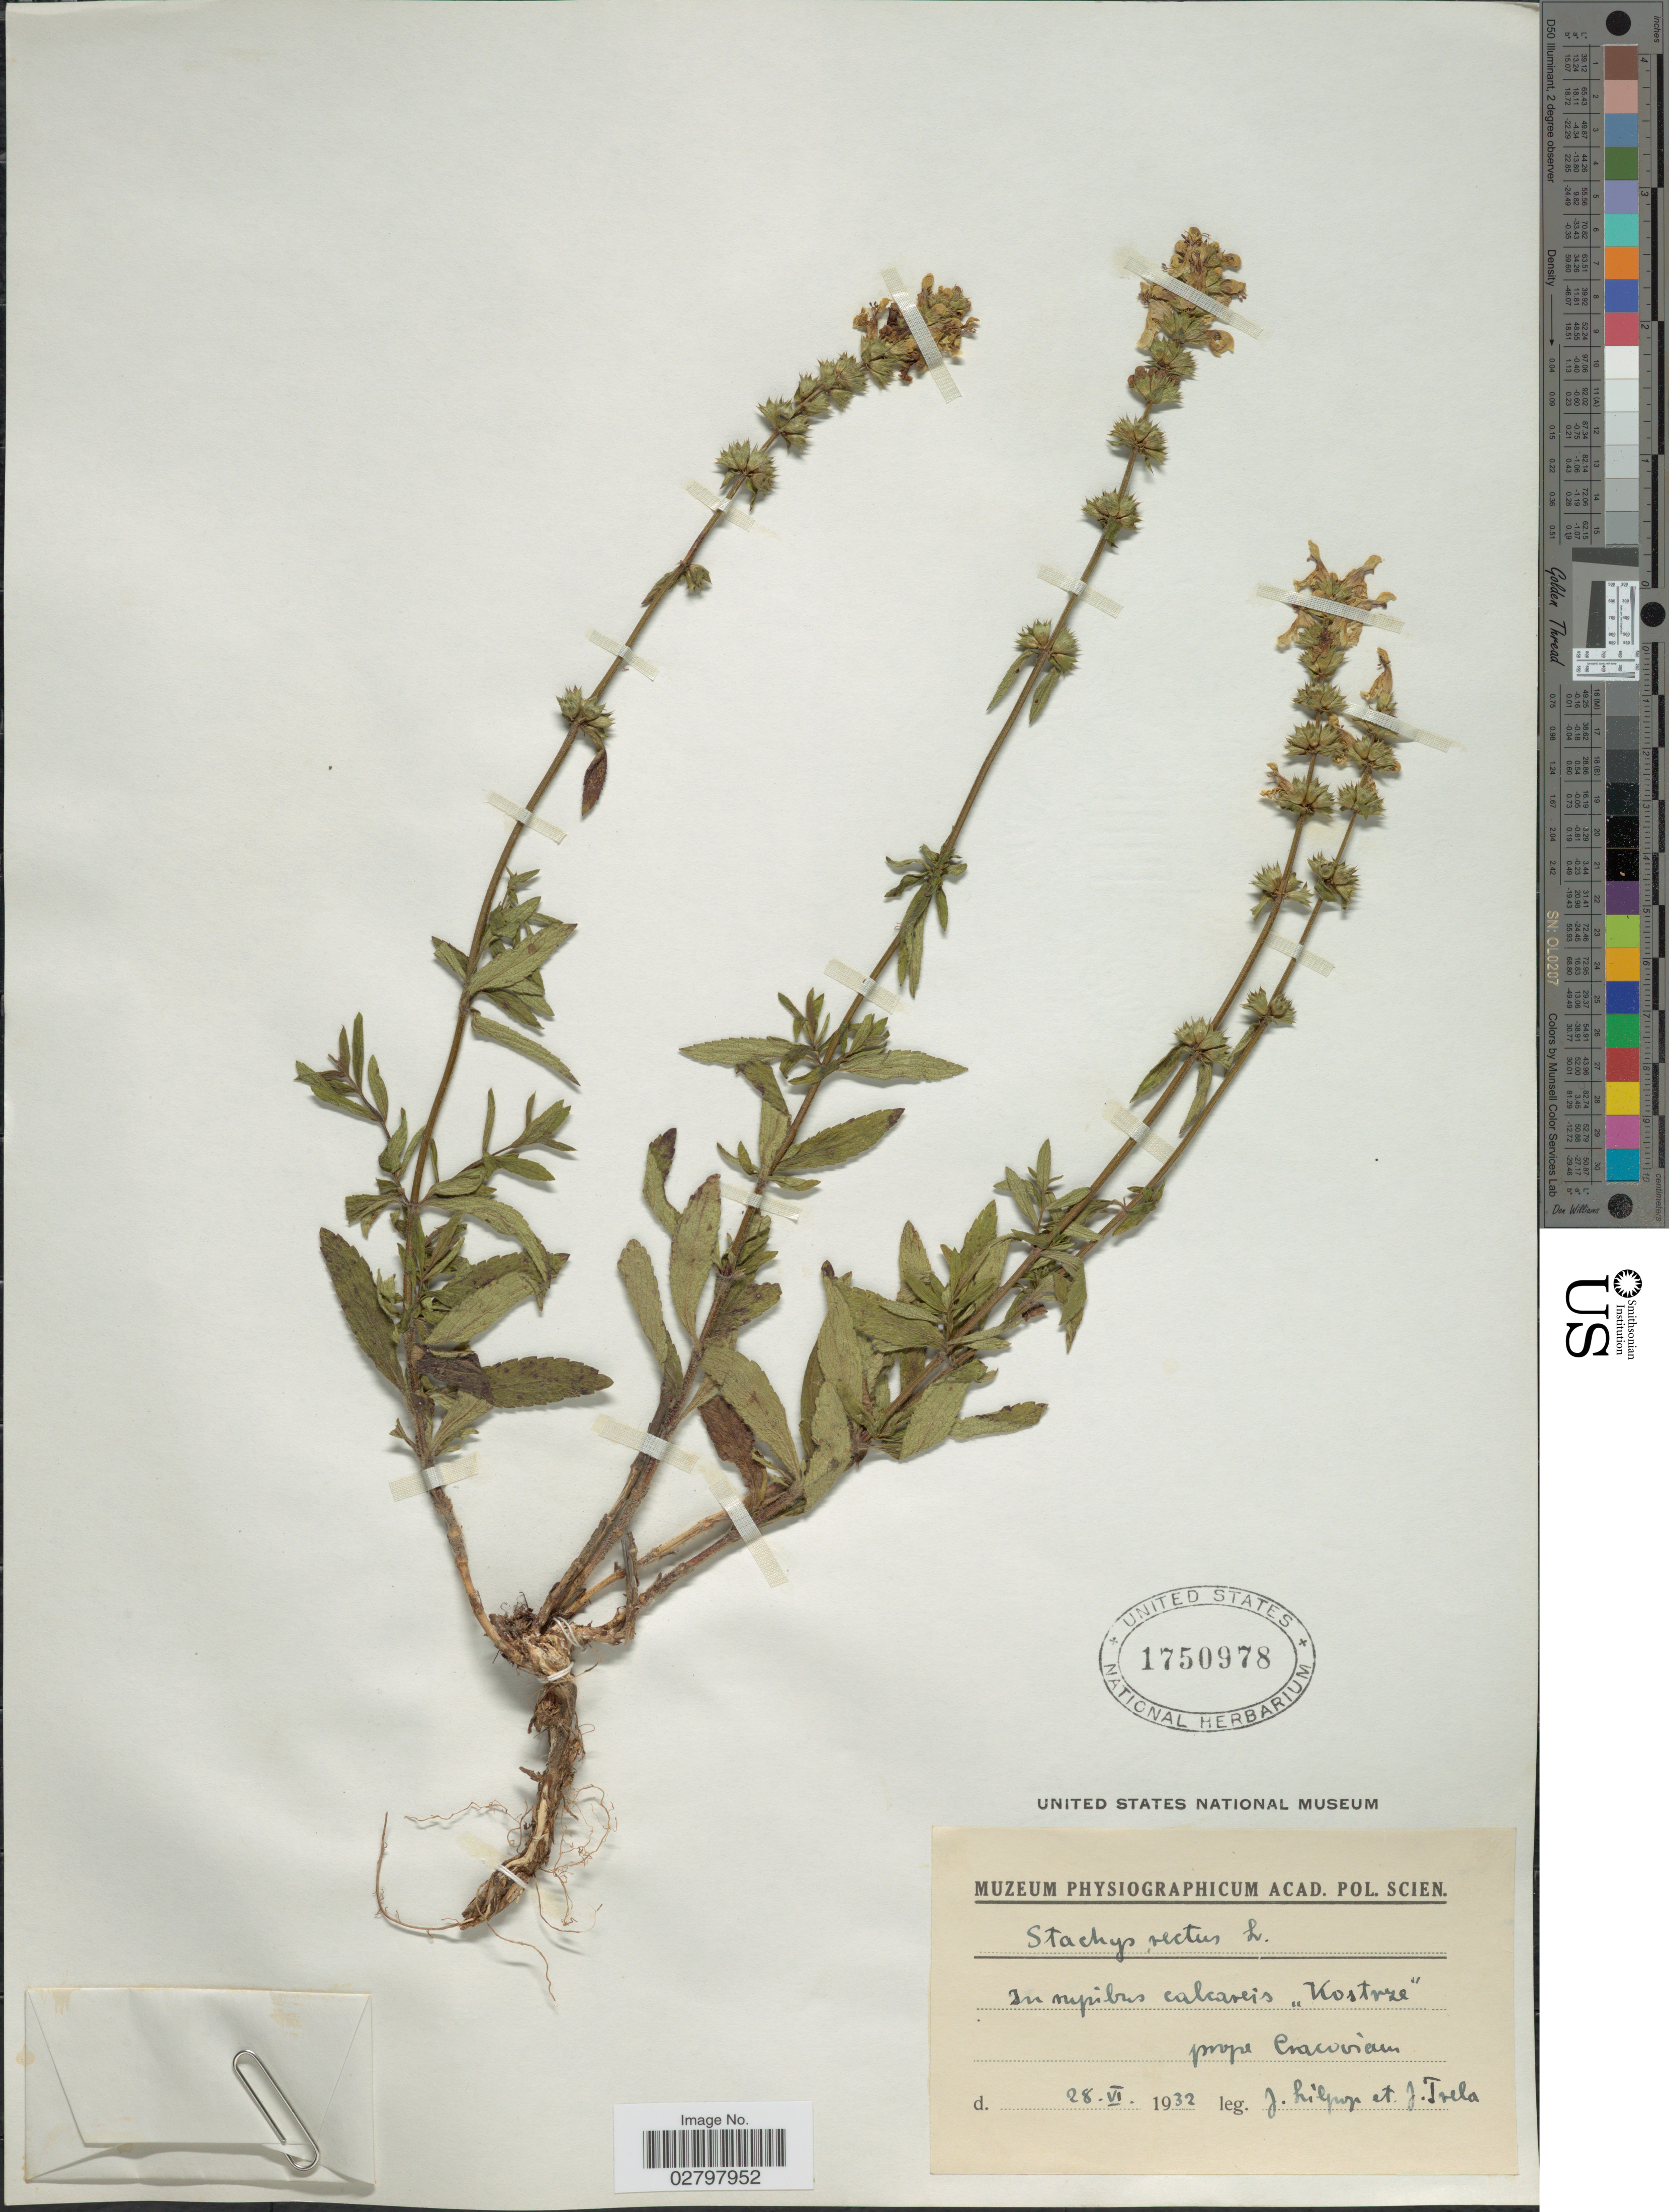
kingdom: Plantae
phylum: Tracheophyta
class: Magnoliopsida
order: Lamiales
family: Lamiaceae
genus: Stachys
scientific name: Stachys recta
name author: L.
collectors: J. Lilpop & J. Trela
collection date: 1932-06-28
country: Poland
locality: In rupibus calcareis "Kostrze" prope Cracoviam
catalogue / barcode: US 1750978